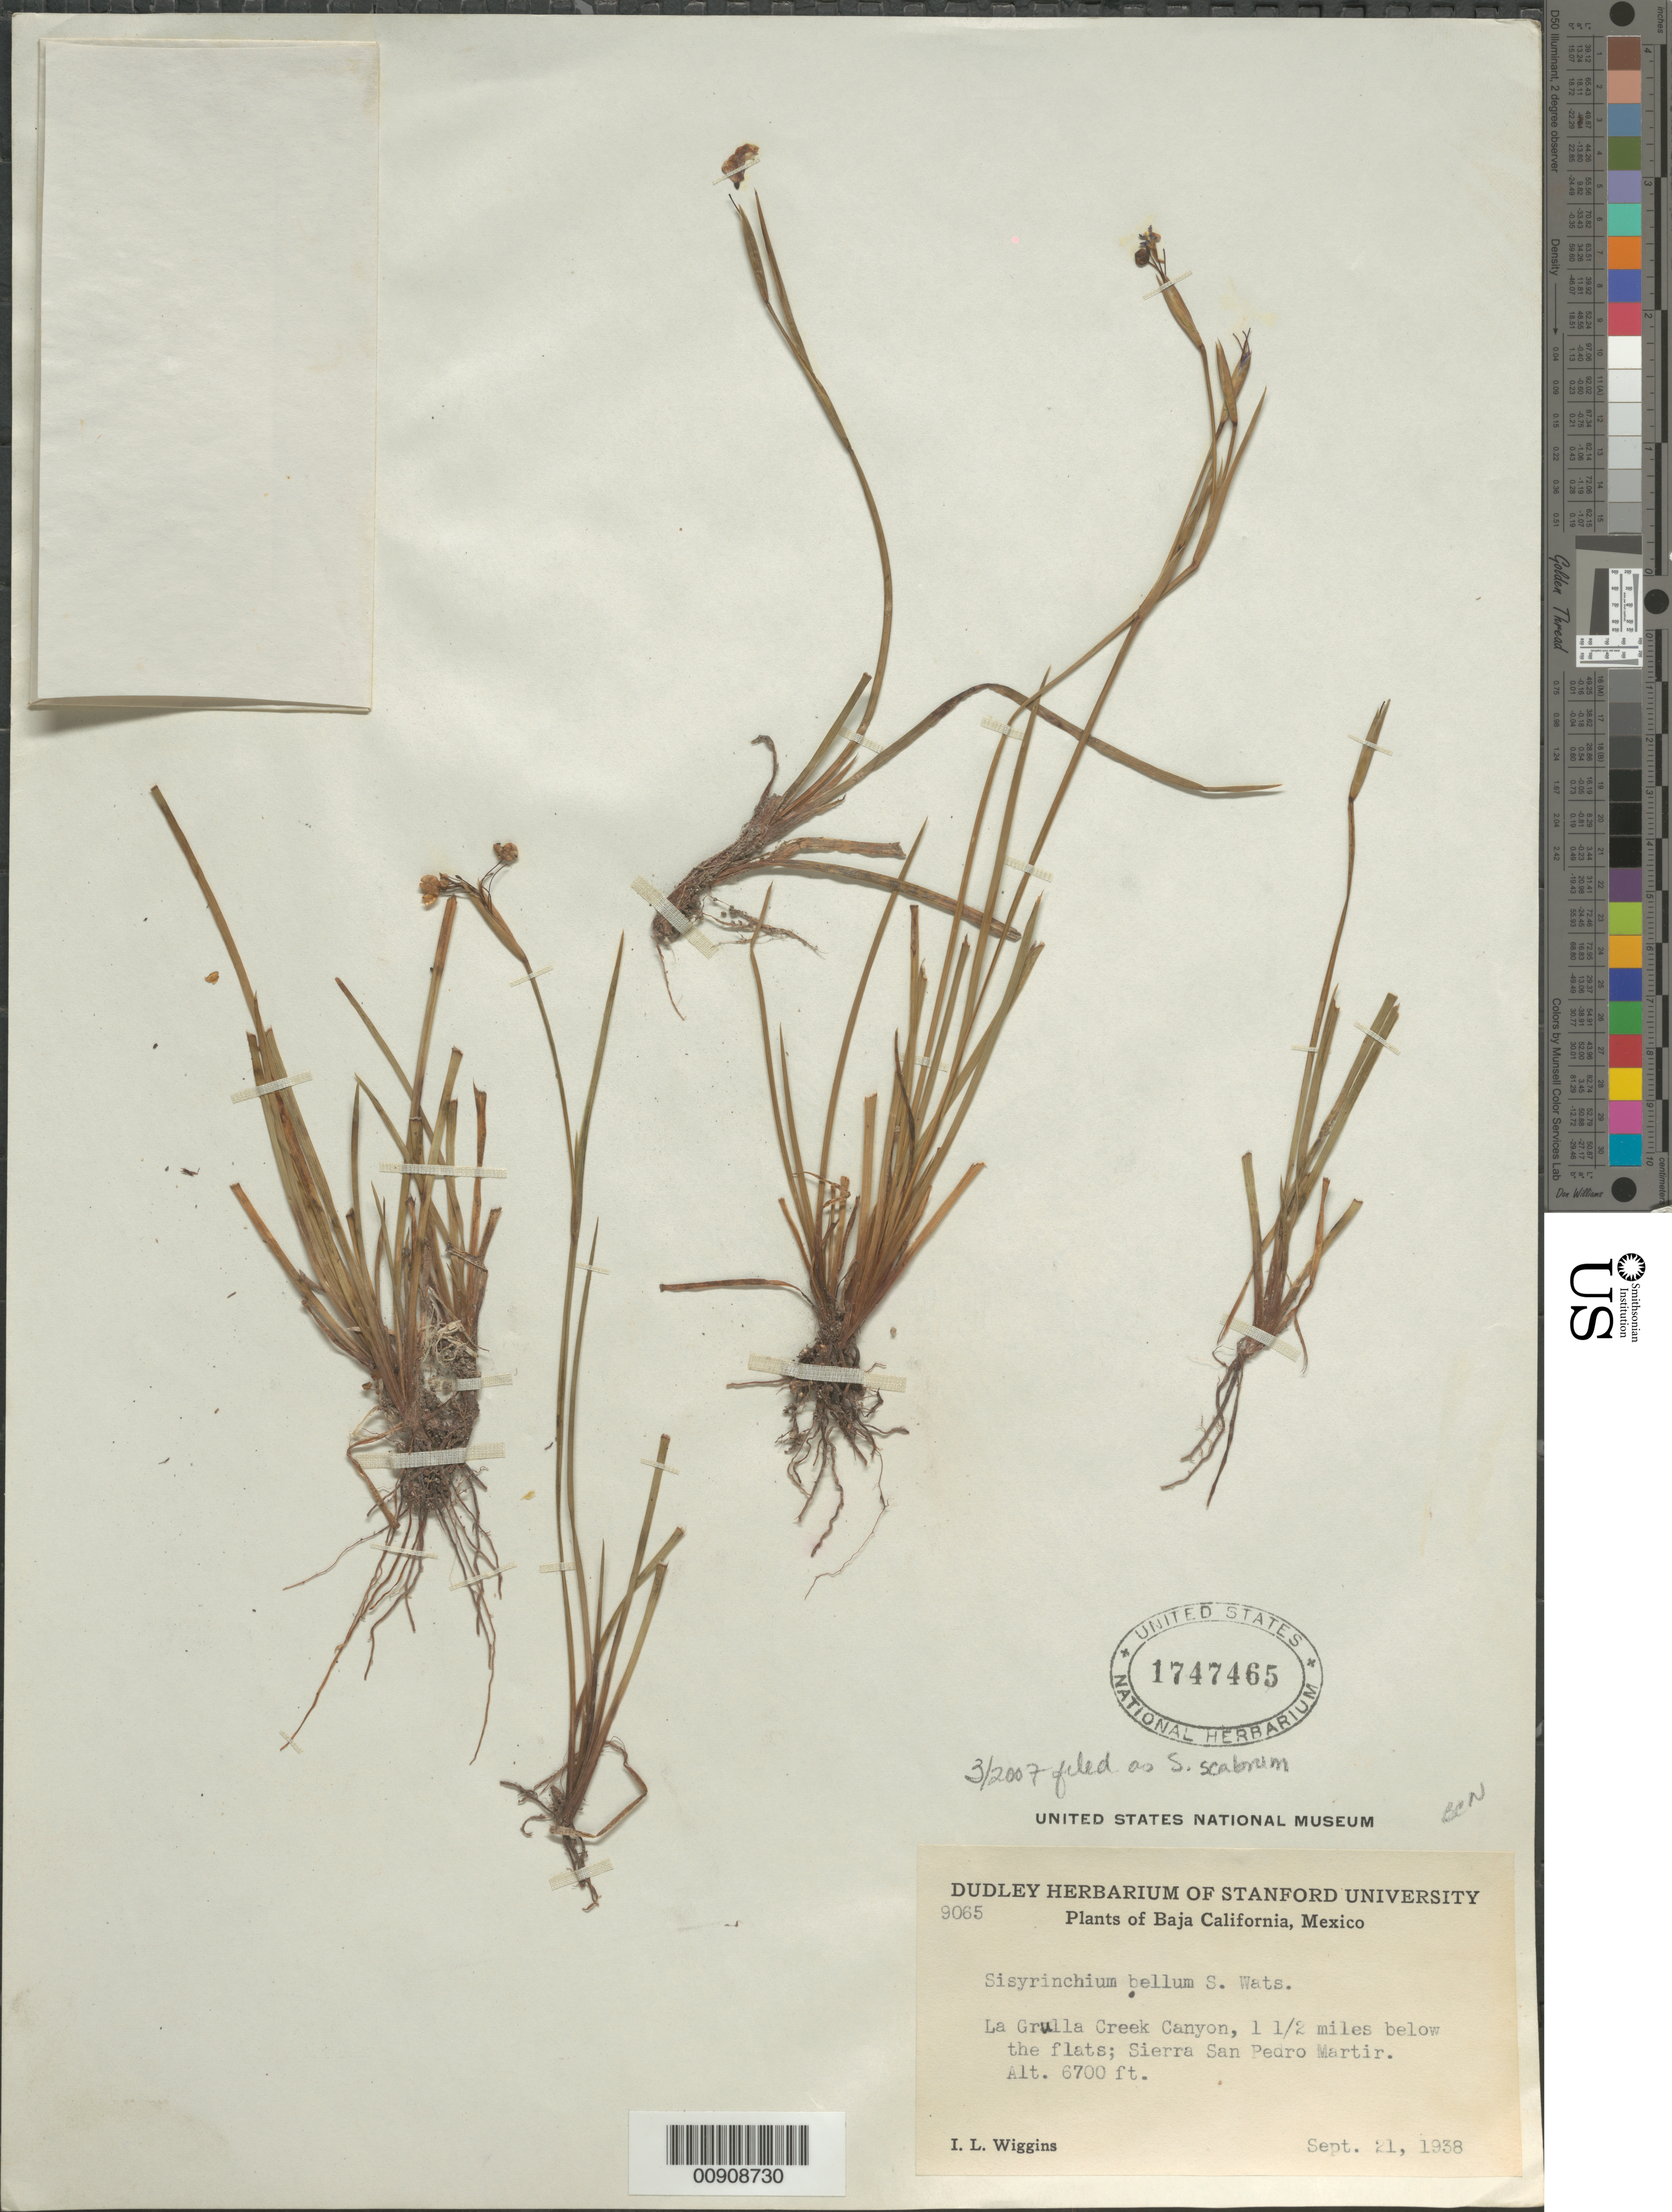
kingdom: Plantae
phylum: Tracheophyta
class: Liliopsida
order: Asparagales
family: Iridaceae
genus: Sisyrinchium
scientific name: Sisyrinchium scabrum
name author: Schltdl. & Cham.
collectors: I. L. Wiggins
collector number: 9065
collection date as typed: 21 Sep 1938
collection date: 1938-09-21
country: Mexico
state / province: Baja California Norte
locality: La Grulla Creek Canyon, 1½ miles below the flats; Sierra San Pedro Mártir.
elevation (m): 2042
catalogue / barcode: US 1747465